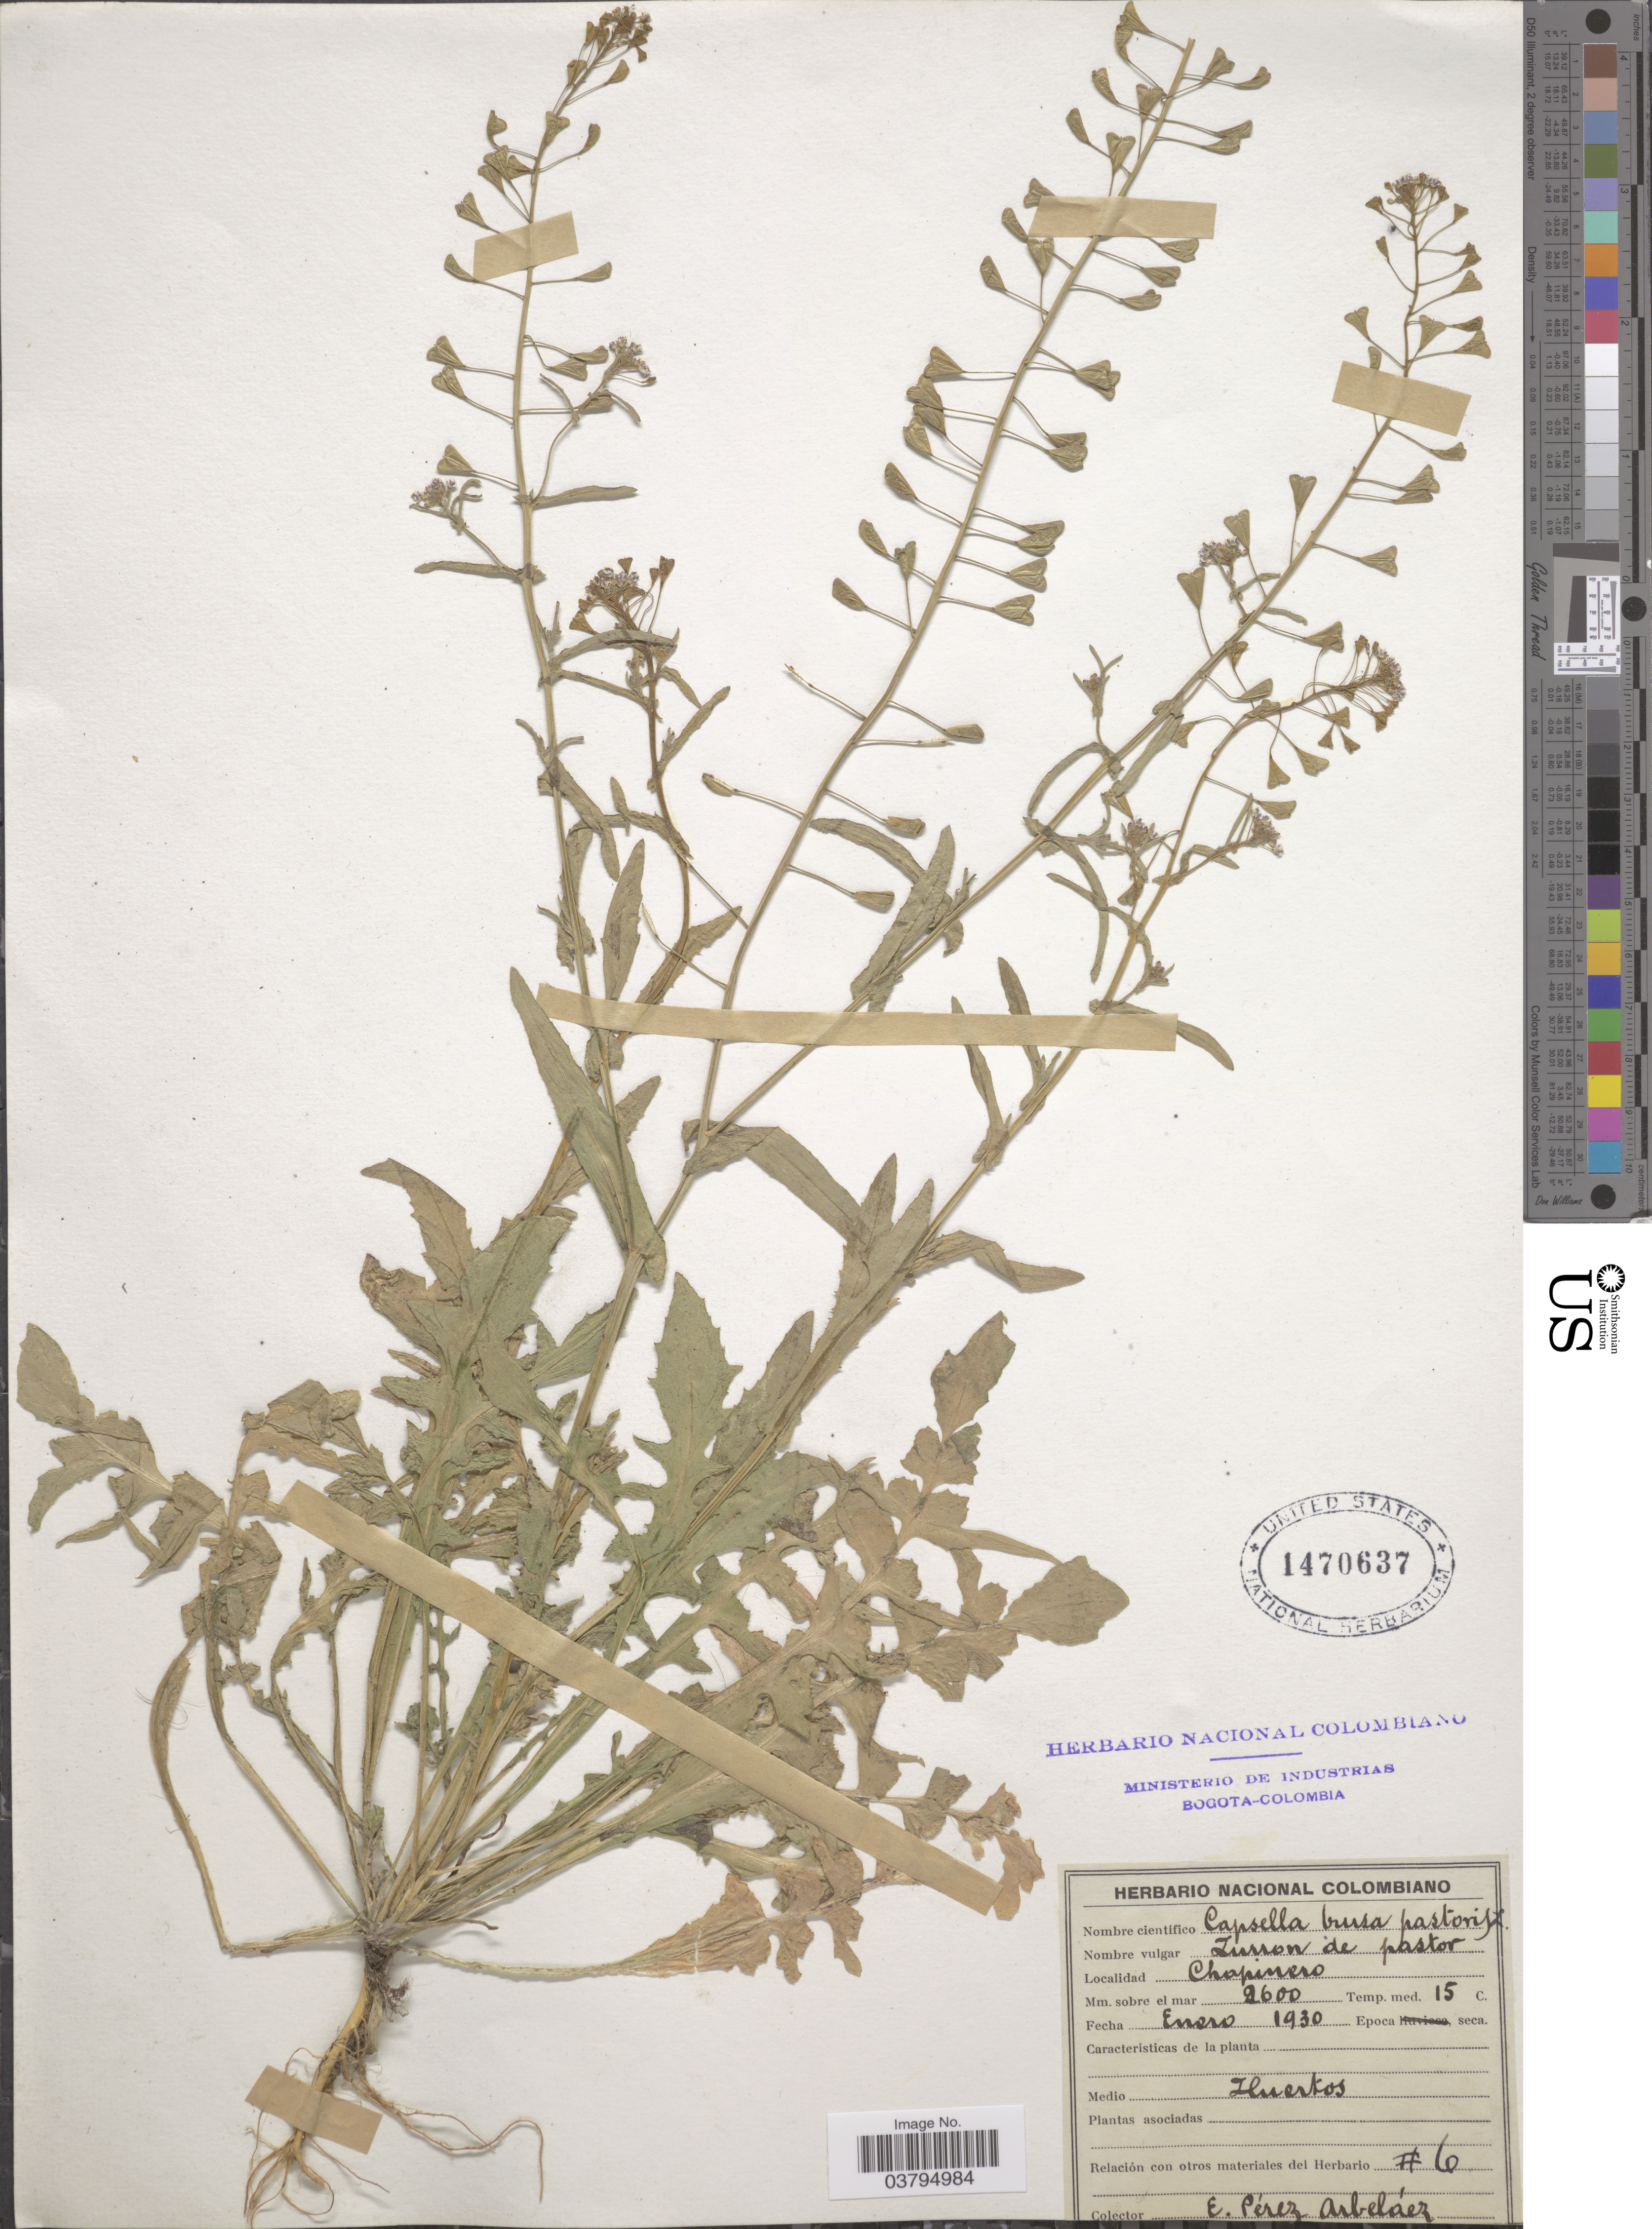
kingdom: Plantae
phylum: Tracheophyta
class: Magnoliopsida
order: Brassicales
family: Brassicaceae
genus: Capsella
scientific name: Capsella bursa-pastoris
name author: (L.) Medik.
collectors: E. Pérez Arbeláez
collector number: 6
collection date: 1930-01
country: Colombia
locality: Chapinero.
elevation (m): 2600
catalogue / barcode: US 1470637